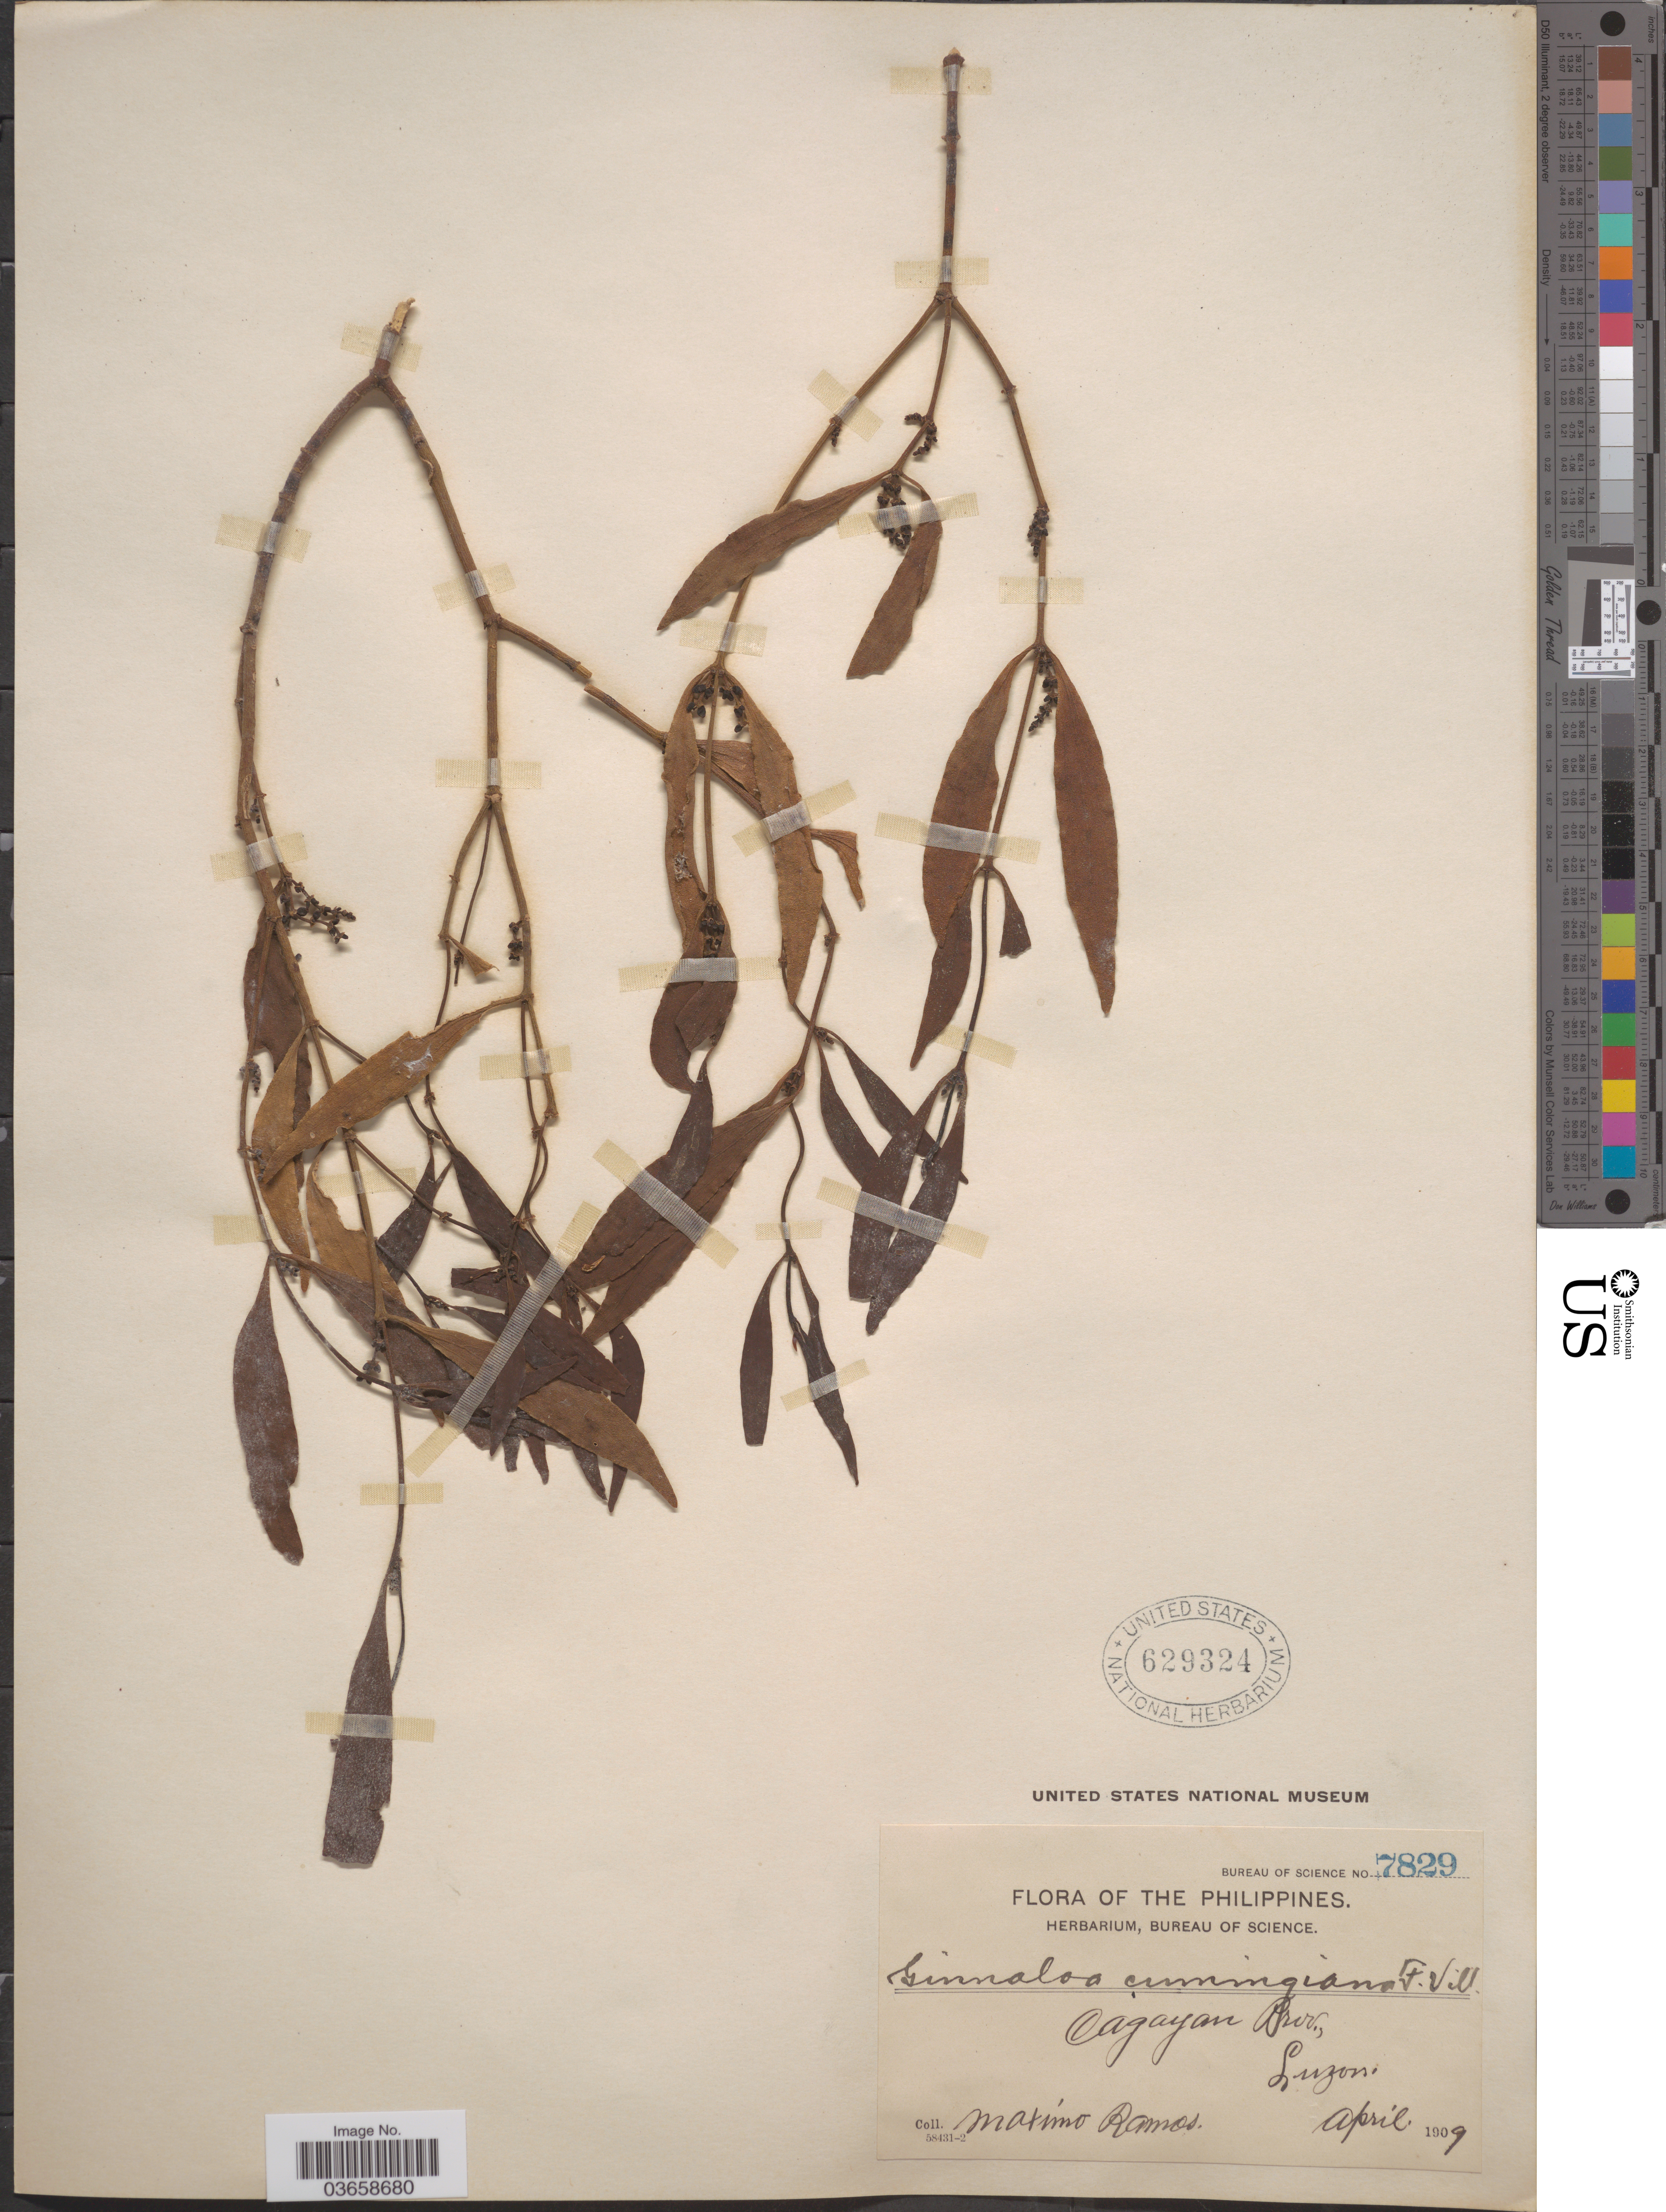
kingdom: Plantae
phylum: Tracheophyta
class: Magnoliopsida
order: Santalales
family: Viscaceae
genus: Ginalloa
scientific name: Ginalloa cumingiana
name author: (C. Presl) Benth. & Hook. f. ex Fern.-Vill.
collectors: M. Ramos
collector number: Bureau of Science 7829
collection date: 1909-04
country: Philippines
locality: Cagayan Prov., Luzon.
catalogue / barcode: US 629324